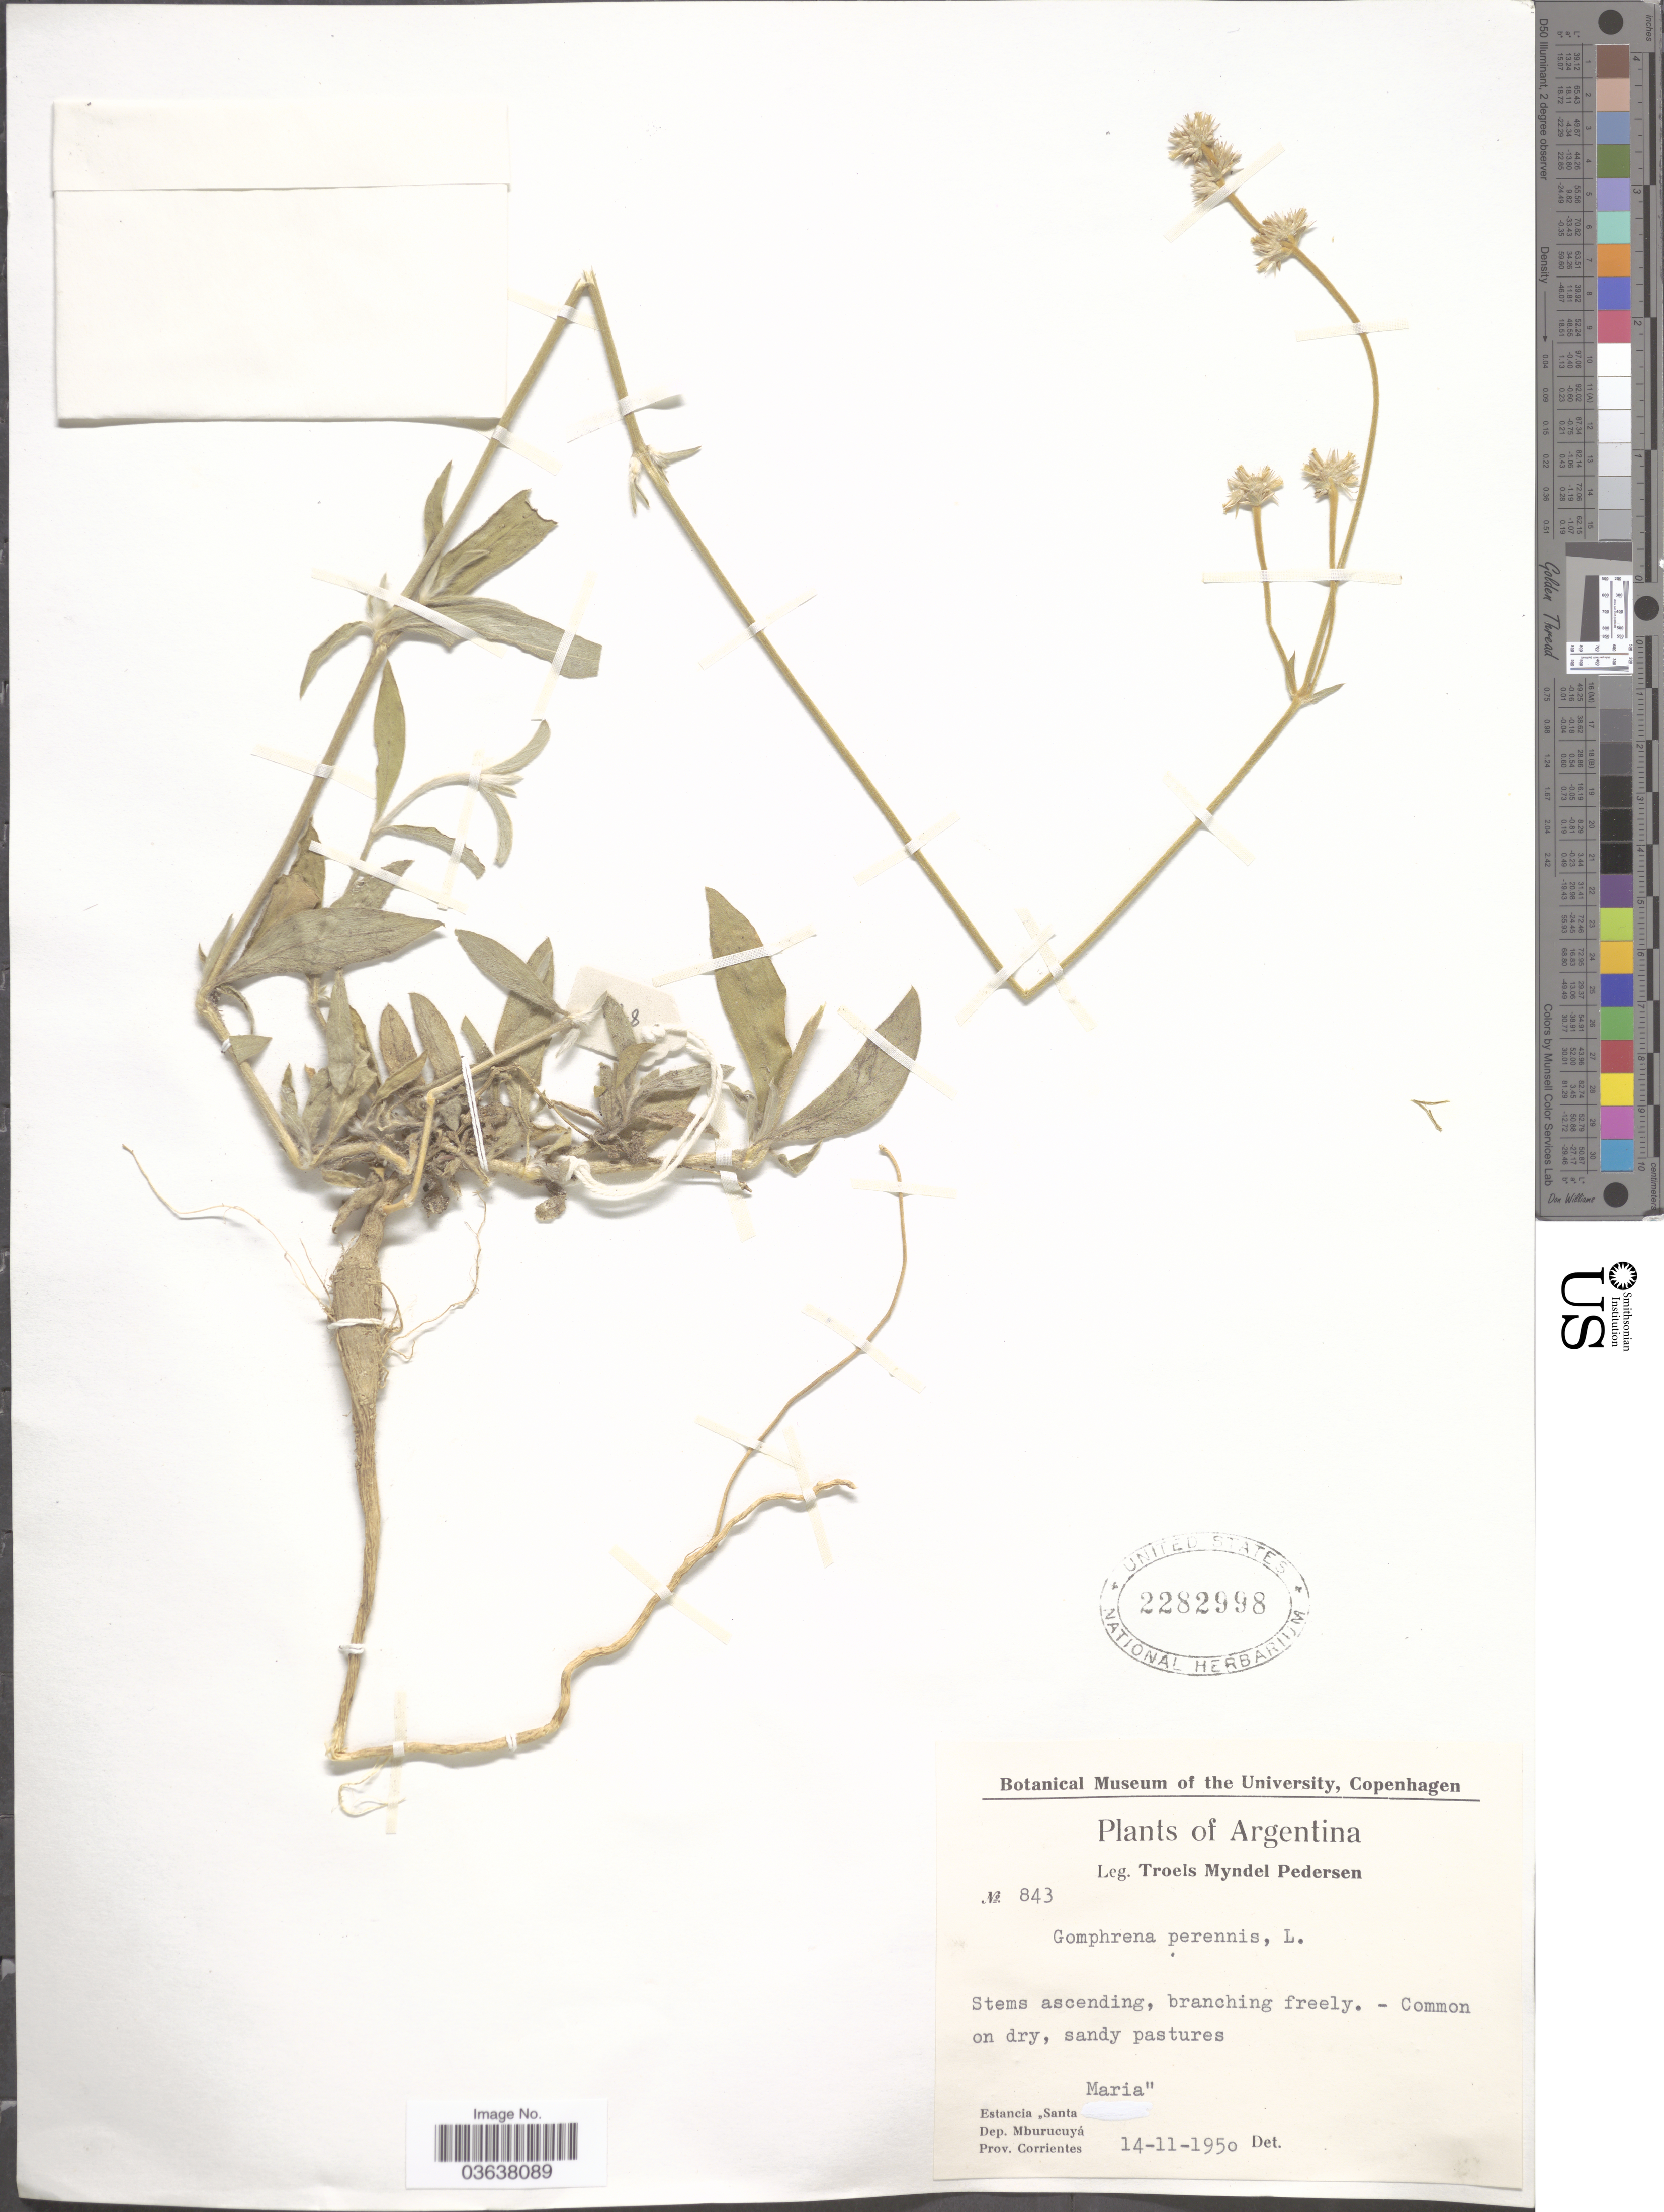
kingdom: Plantae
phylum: Tracheophyta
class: Magnoliopsida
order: Caryophyllales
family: Amaranthaceae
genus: Gomphrena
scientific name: Gomphrena perennis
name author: L.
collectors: T. Pederson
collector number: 843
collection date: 1950-11-14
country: Argentina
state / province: Corrientes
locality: Estancia "Santa Maria", Dep. Mburucuyá.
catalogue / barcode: US 2282998